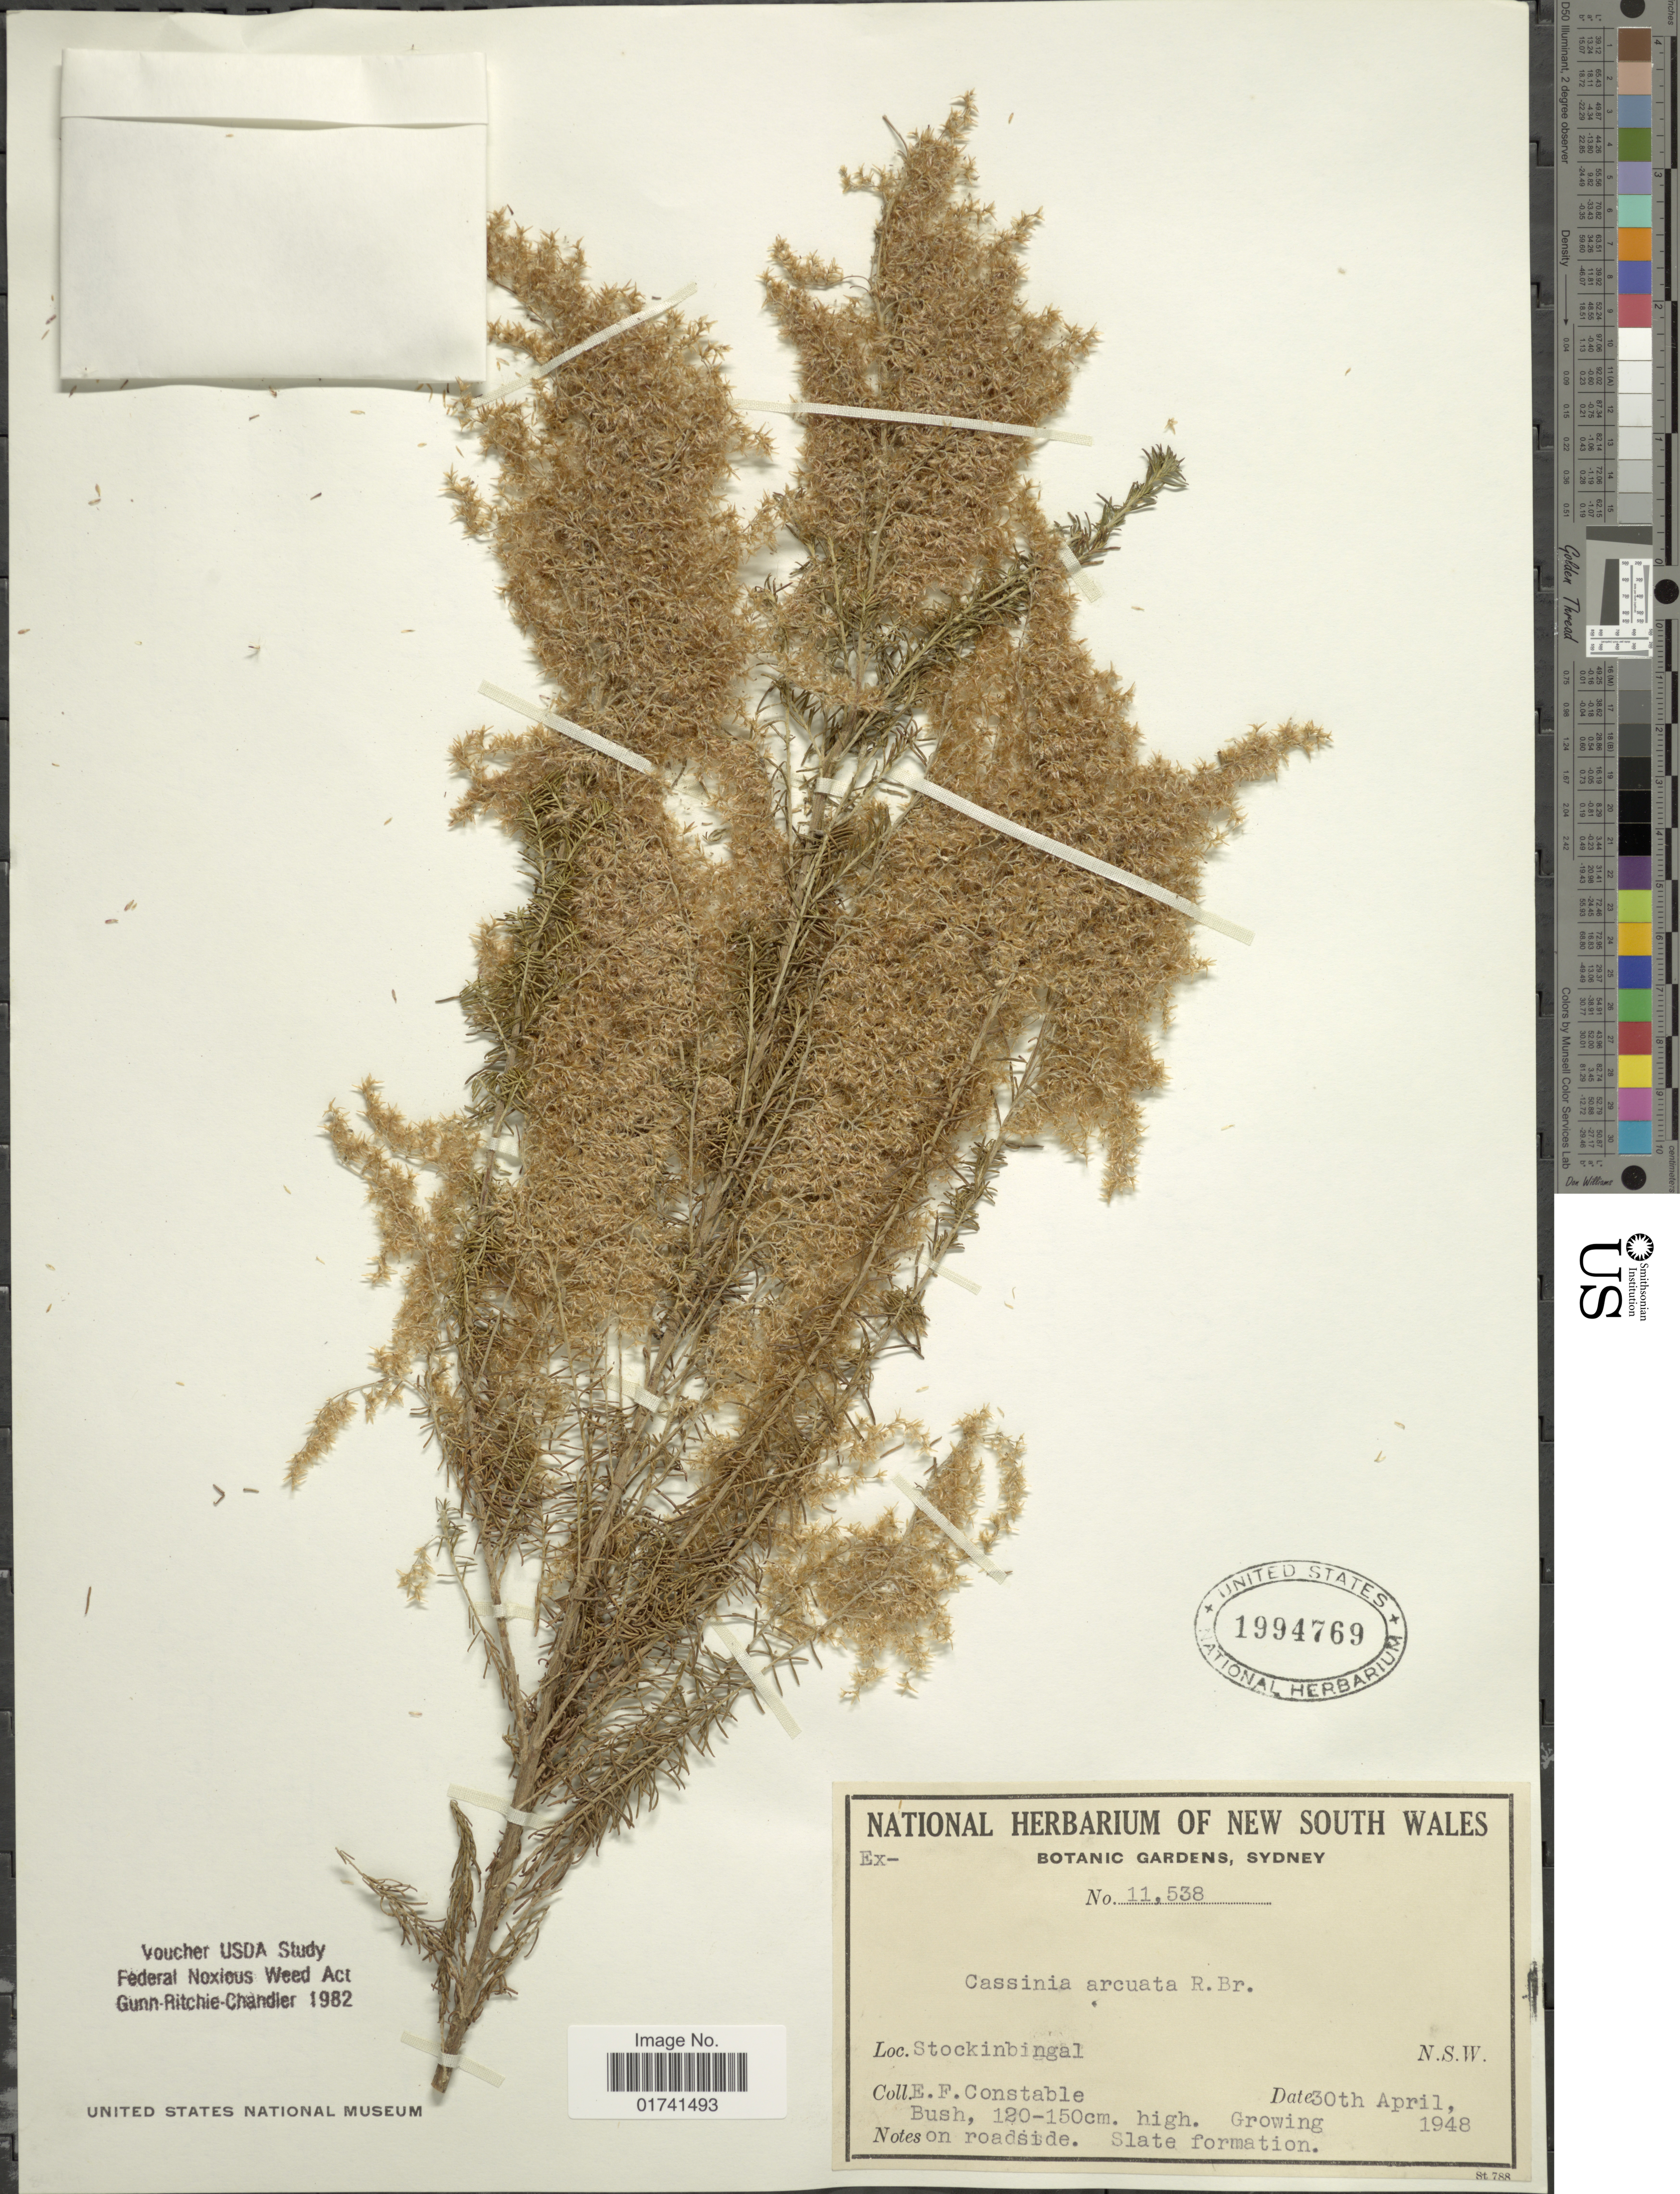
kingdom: Plantae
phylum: Tracheophyta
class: Magnoliopsida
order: Asterales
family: Asteraceae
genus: Cassinia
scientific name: Cassinia arcuata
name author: R. Br.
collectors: E. F. Constable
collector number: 11538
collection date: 1948-04-30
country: Australia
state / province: New South Wales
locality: Stockinbingal, on roadside, slate formation.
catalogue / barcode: US 1994769